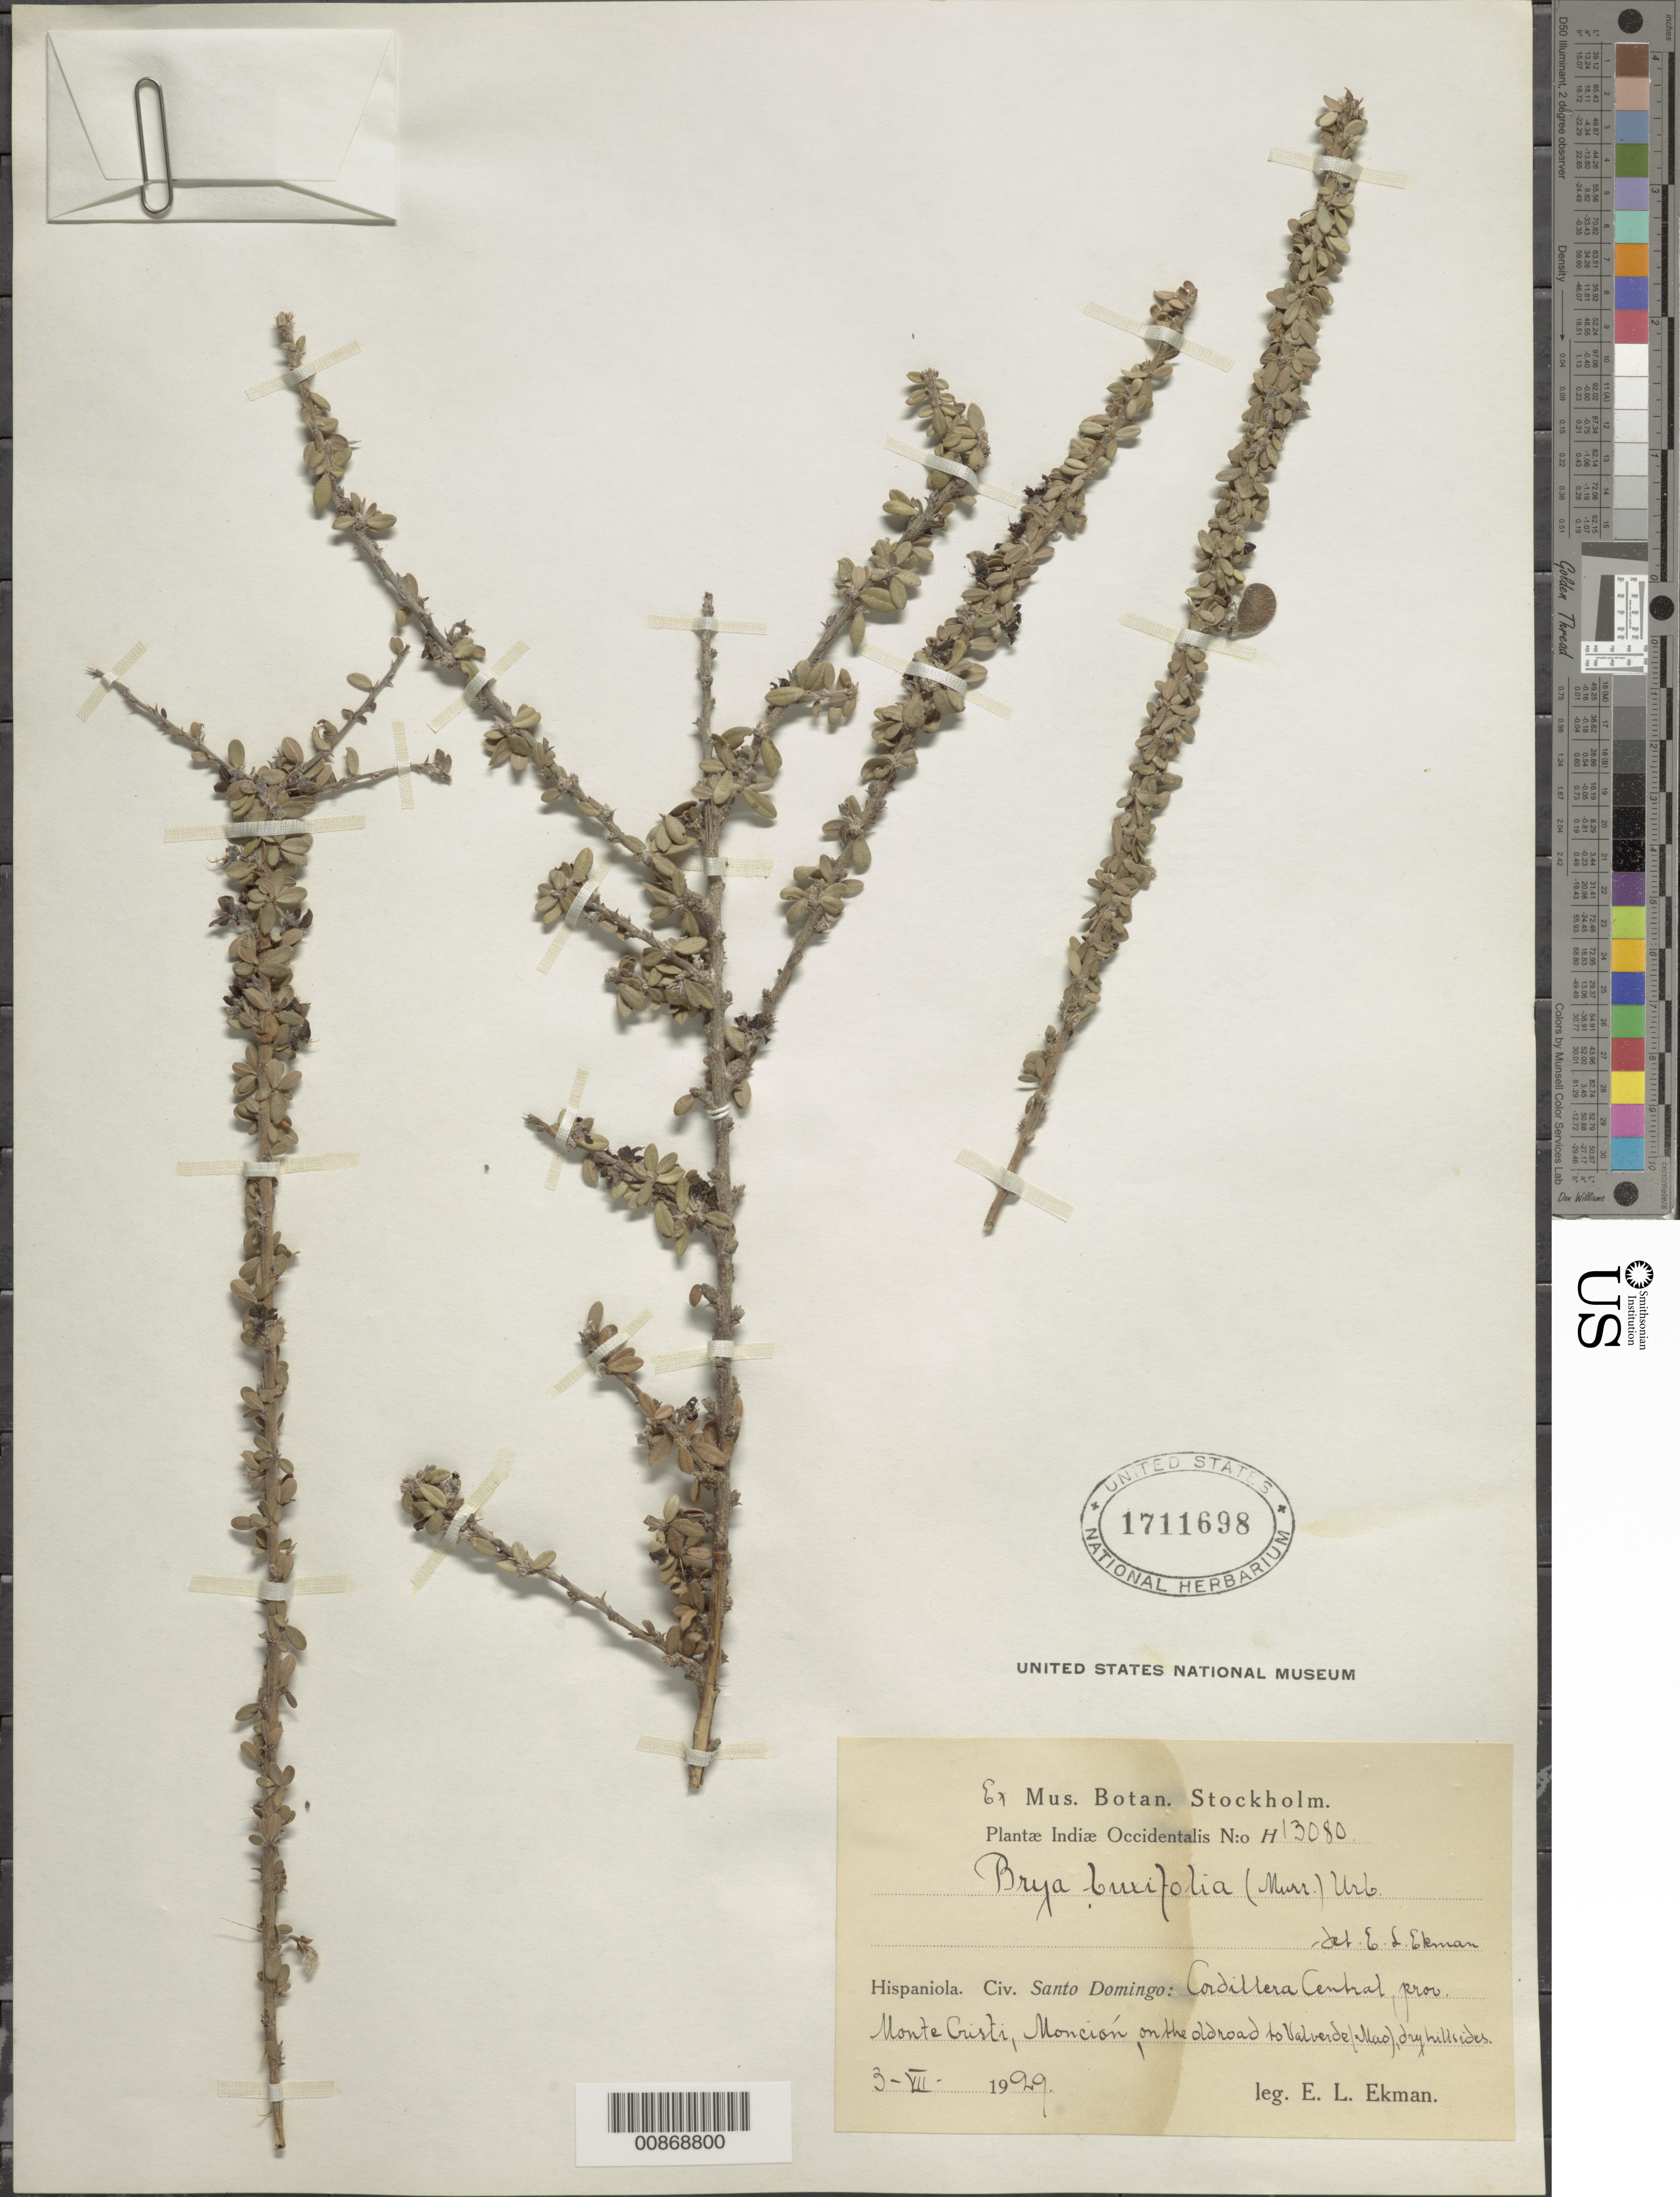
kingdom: Plantae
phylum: Tracheophyta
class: Magnoliopsida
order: Fabales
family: Fabaceae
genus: Brya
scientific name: Brya buxifolia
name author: (Murray) Urb.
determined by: Ekman, E. L.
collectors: E. L. Ekman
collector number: H 13080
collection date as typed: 03 Jul 1929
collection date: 1929-07-03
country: Dominican Republic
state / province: Monte Cristi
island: Hispaniola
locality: Cordillera Central, Monción, on the old road to Valverde (Mao).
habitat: Dry hillsides.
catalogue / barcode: US 1711698